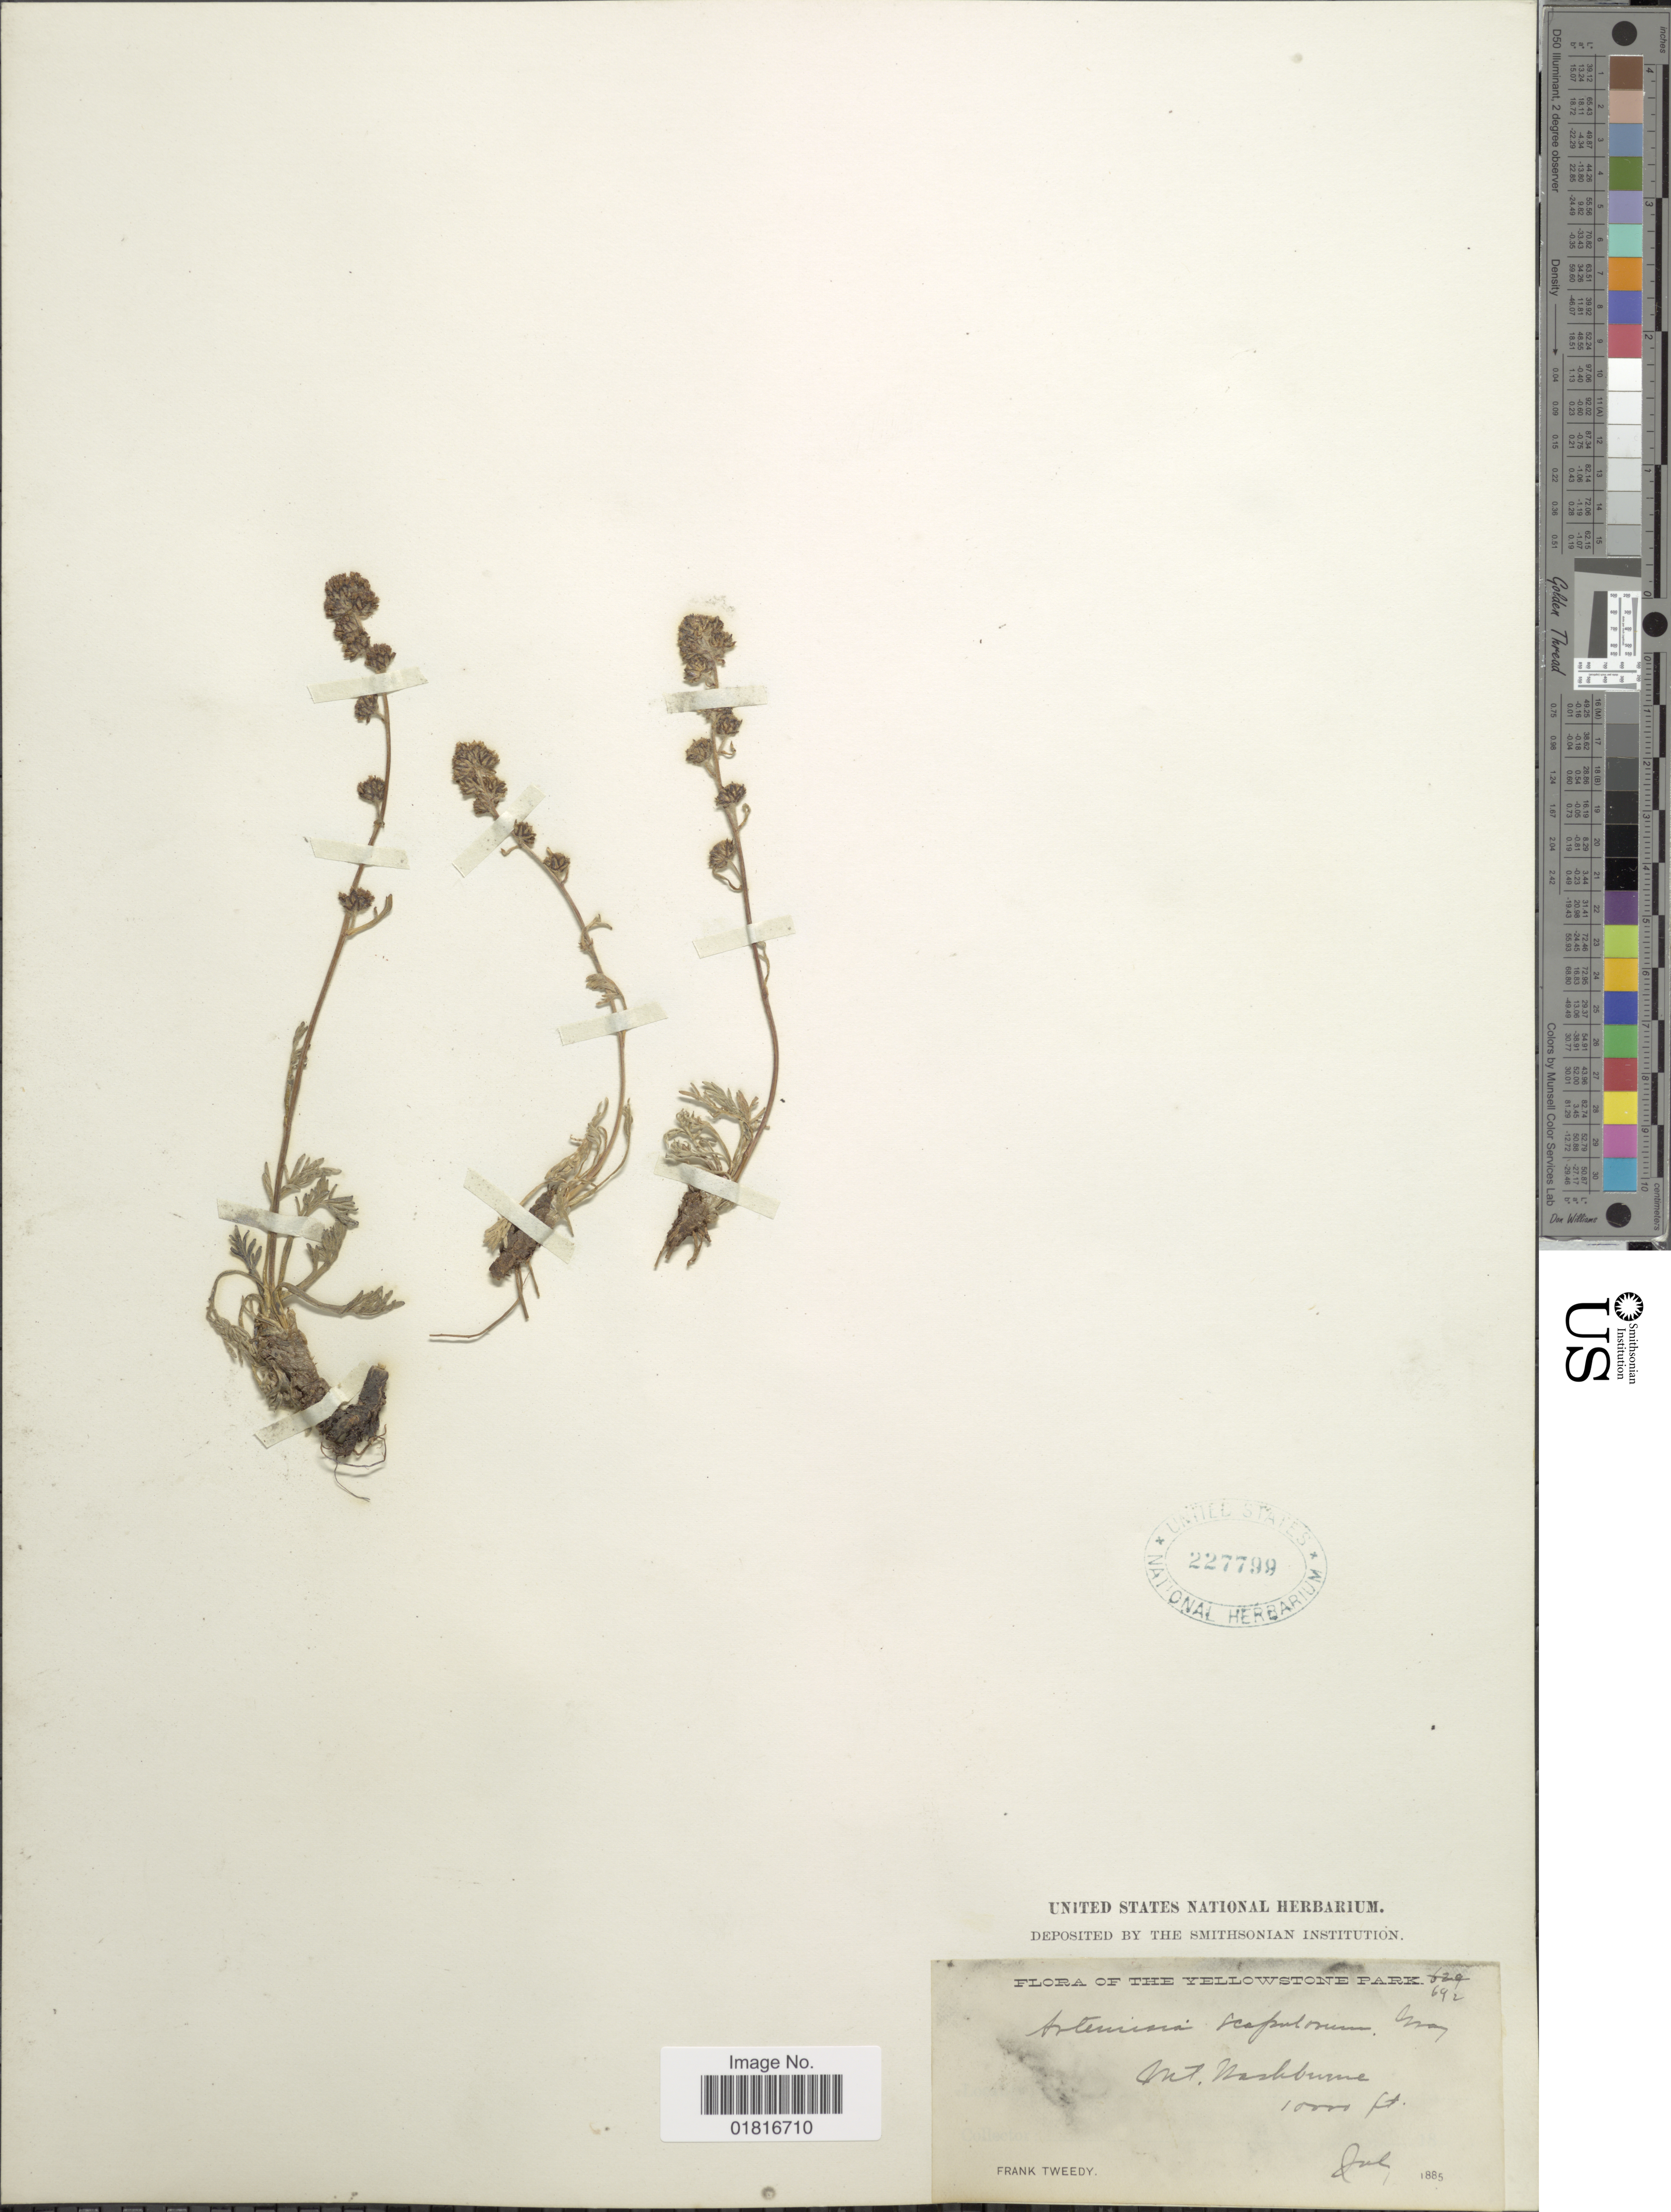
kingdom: Plantae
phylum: Tracheophyta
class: Magnoliopsida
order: Asterales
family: Asteraceae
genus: Artemisia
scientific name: Artemisia scopulorum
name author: A. Gray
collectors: F. Tweedy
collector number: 692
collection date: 1885-07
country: United States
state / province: Wyoming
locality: The Yellowstone Park, Mt Washburne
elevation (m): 3048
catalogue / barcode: US 227799